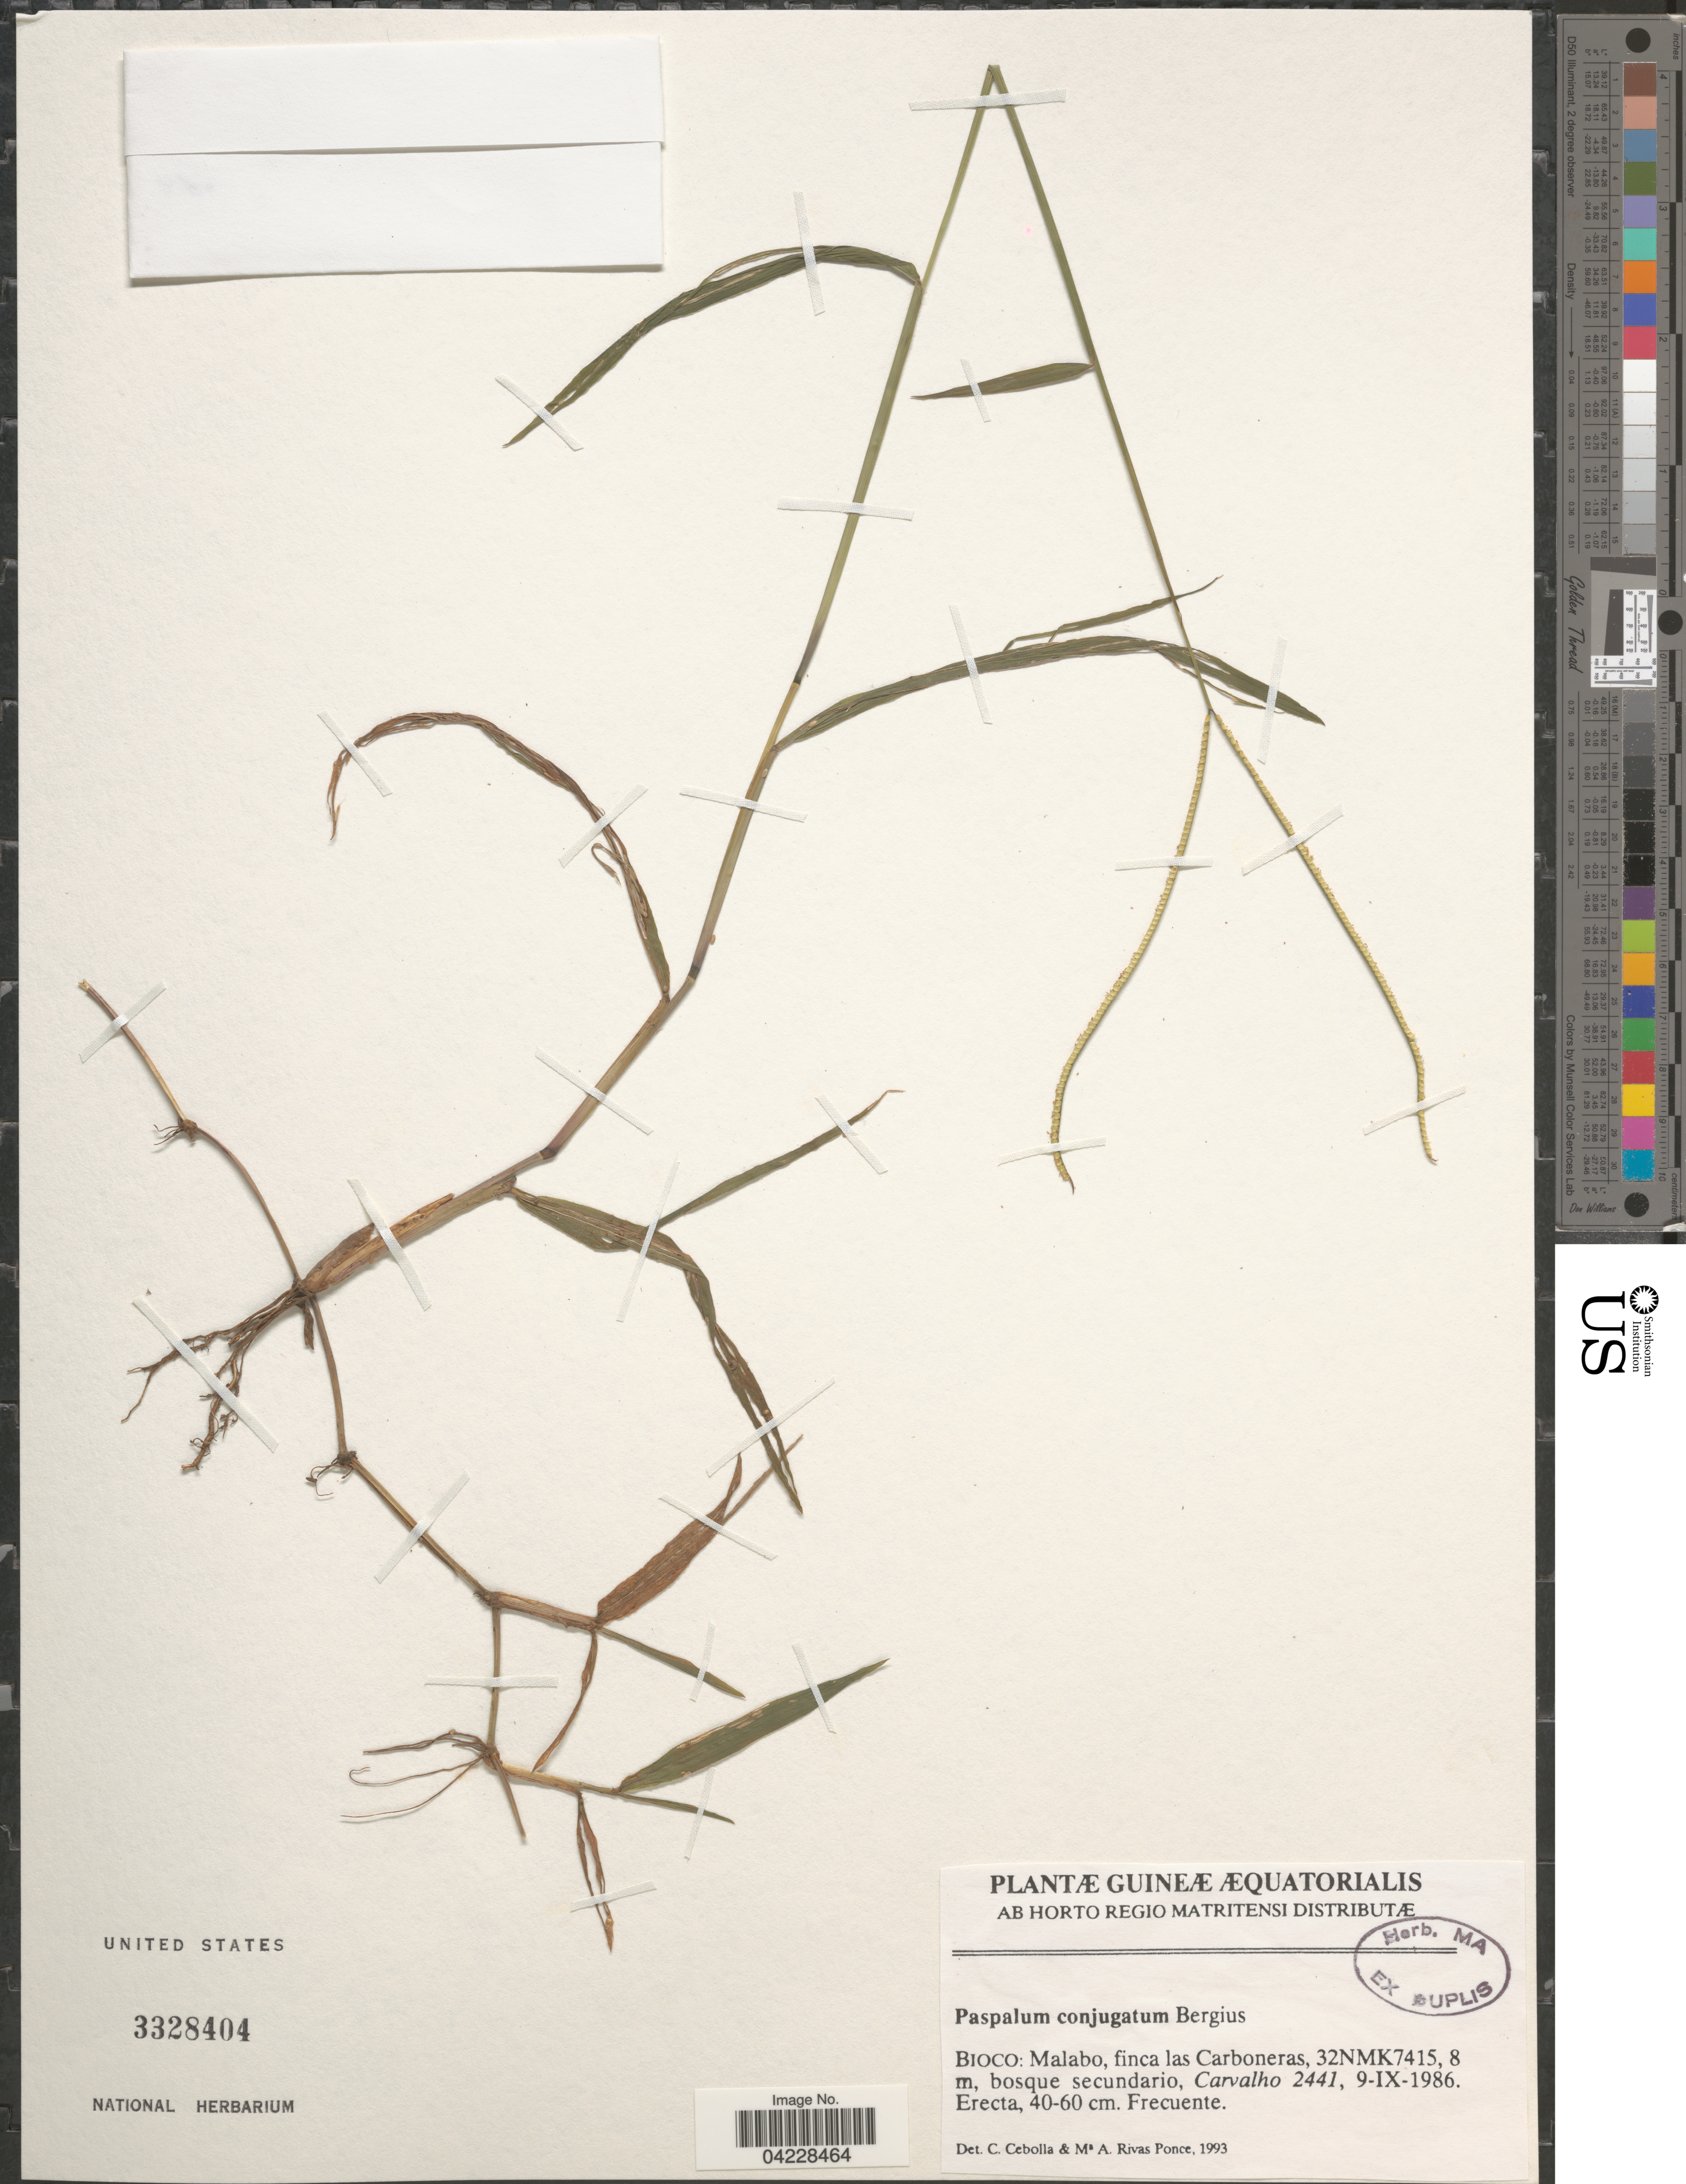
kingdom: Plantae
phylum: Tracheophyta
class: Liliopsida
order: Poales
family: Poaceae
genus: Paspalum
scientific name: Paspalum conjugatum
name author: P.J. Bergius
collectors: Carvalho, --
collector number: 2441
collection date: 1986-09-09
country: Equatorial Guinea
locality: Guineæ Æquatorials. Bioco: Malabo, finca las Carboneras, 32NMK7415.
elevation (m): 8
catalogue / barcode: US 3328404